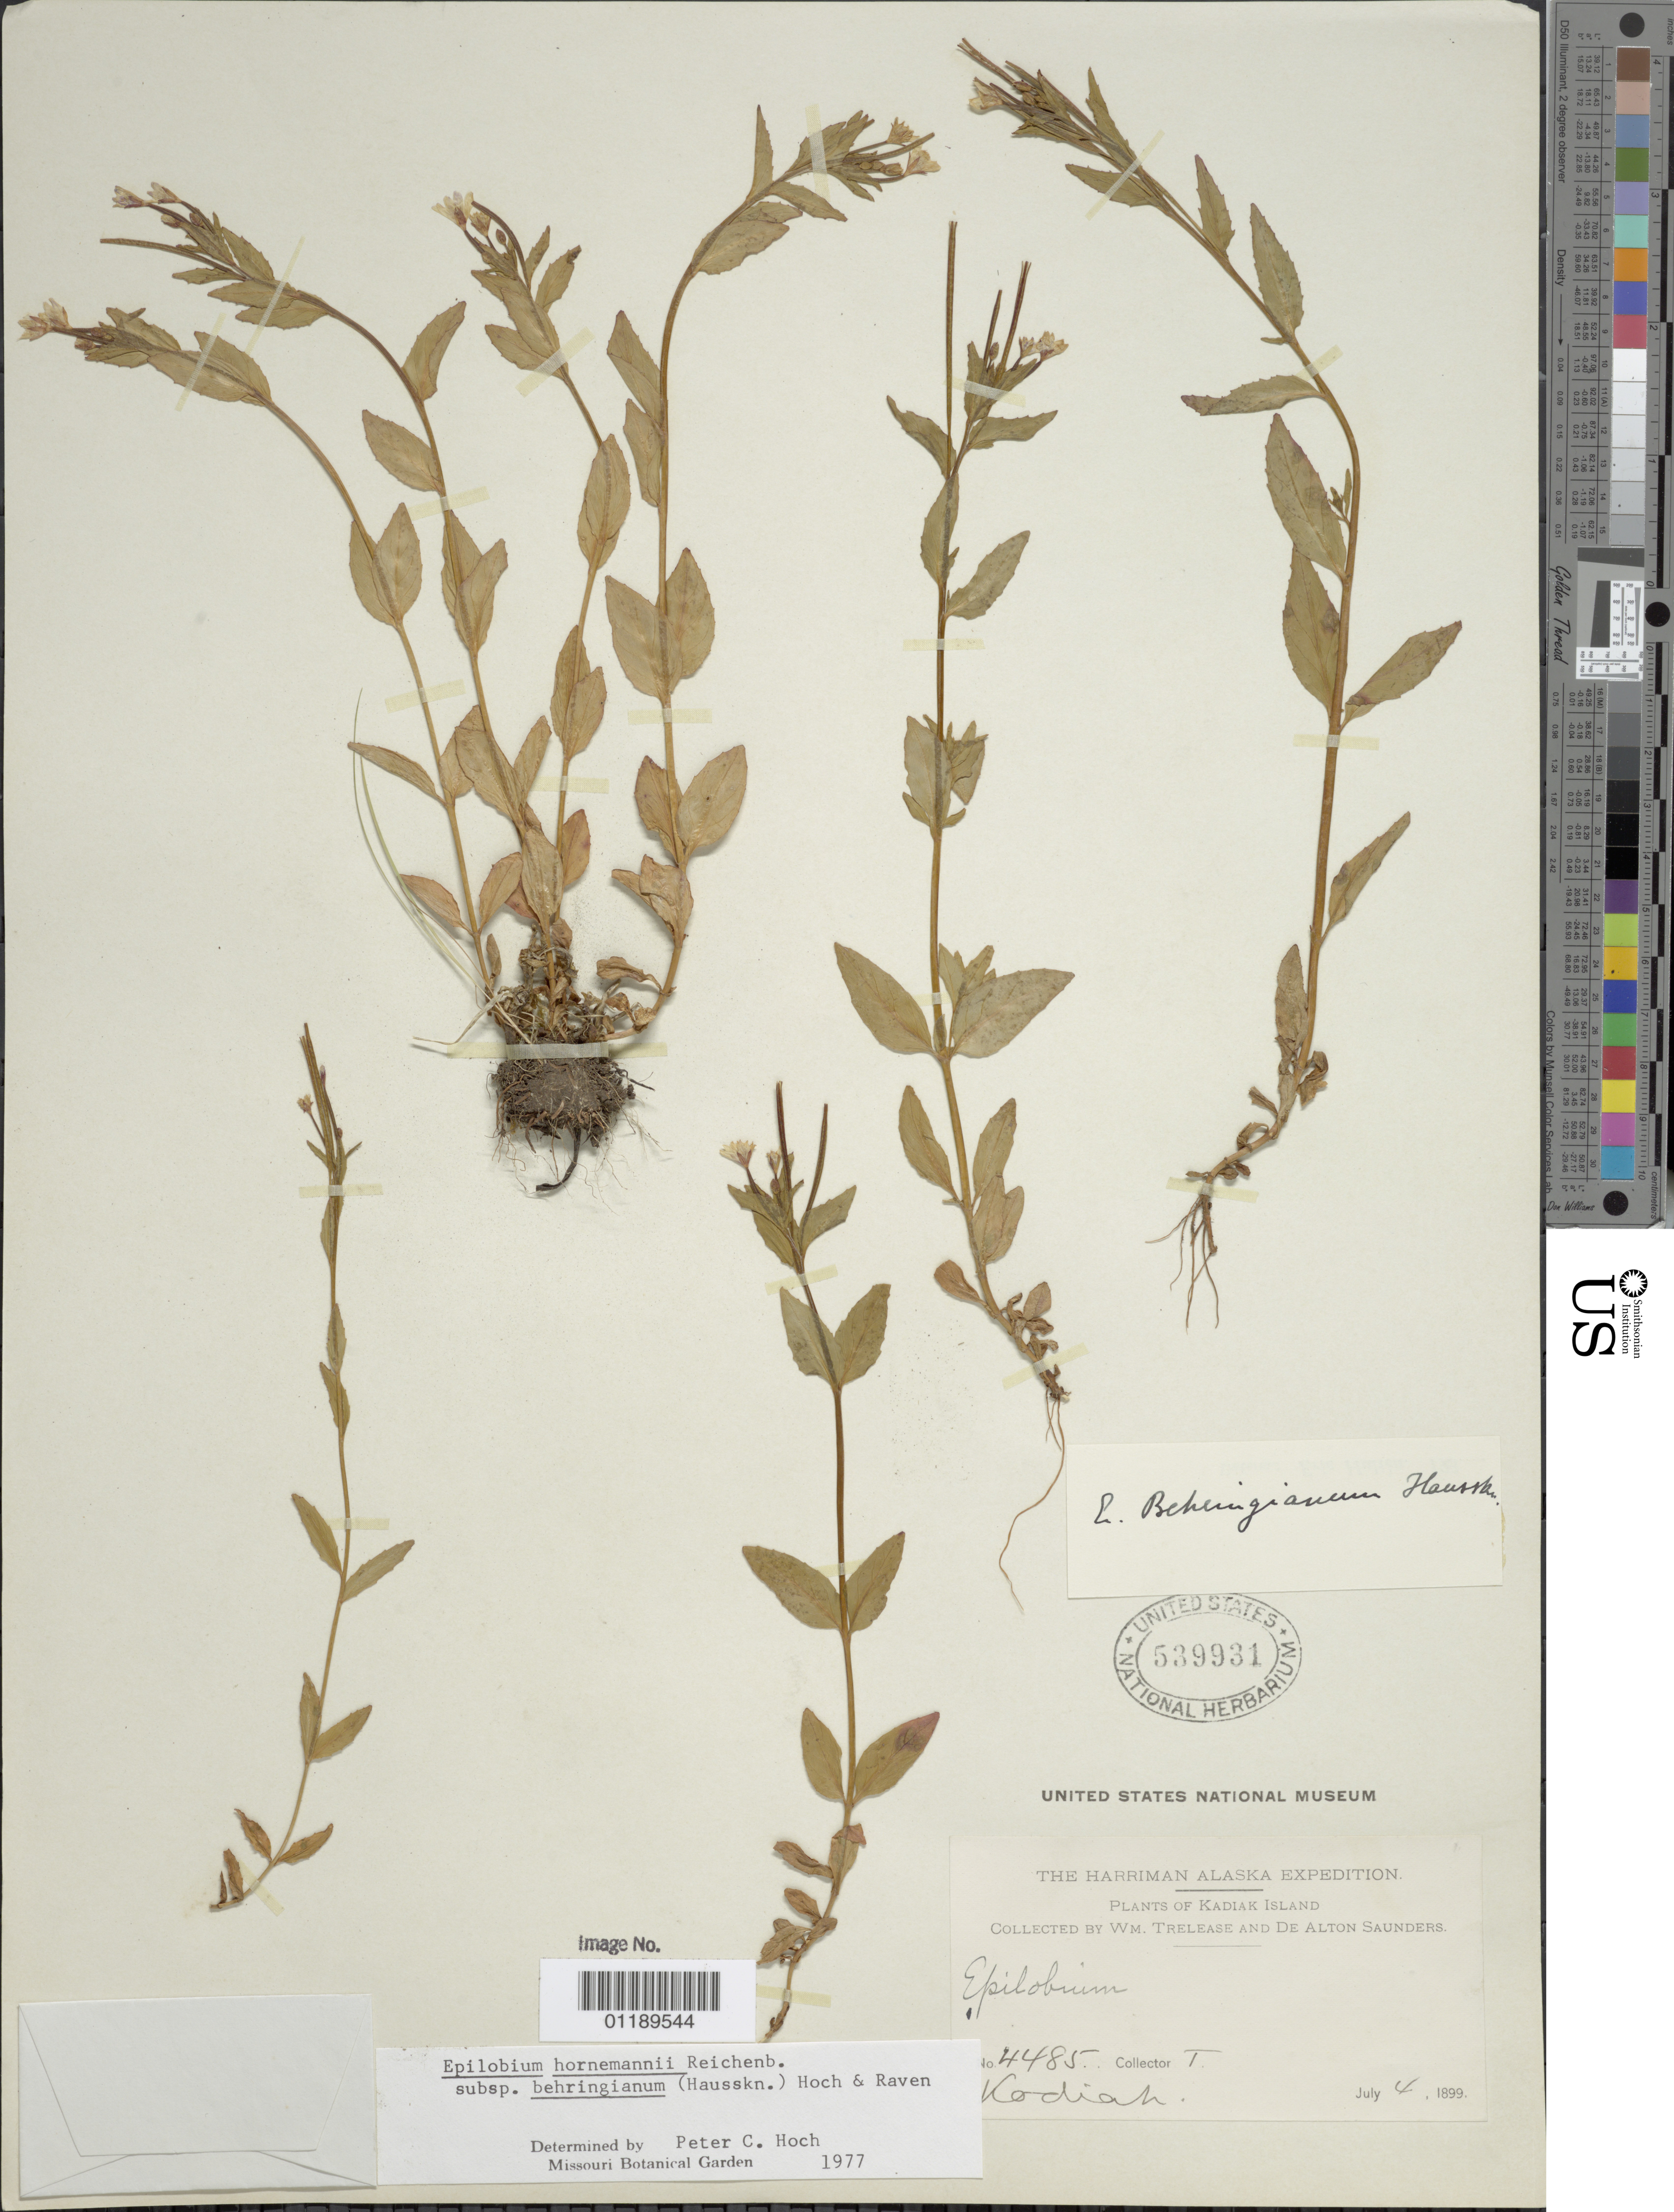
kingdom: Plantae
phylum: Tracheophyta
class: Magnoliopsida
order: Myrtales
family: Onagraceae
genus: Epilobium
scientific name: Epilobium hornemannii subsp. behringianum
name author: (Hausskn.) Hoch & P.H. Raven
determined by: Hoch, P. C.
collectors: W. Trelease & D. Saunders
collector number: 4485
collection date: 1899-07-04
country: United States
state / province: Alaska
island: Kodiak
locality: Kodiak Island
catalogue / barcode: US 539931